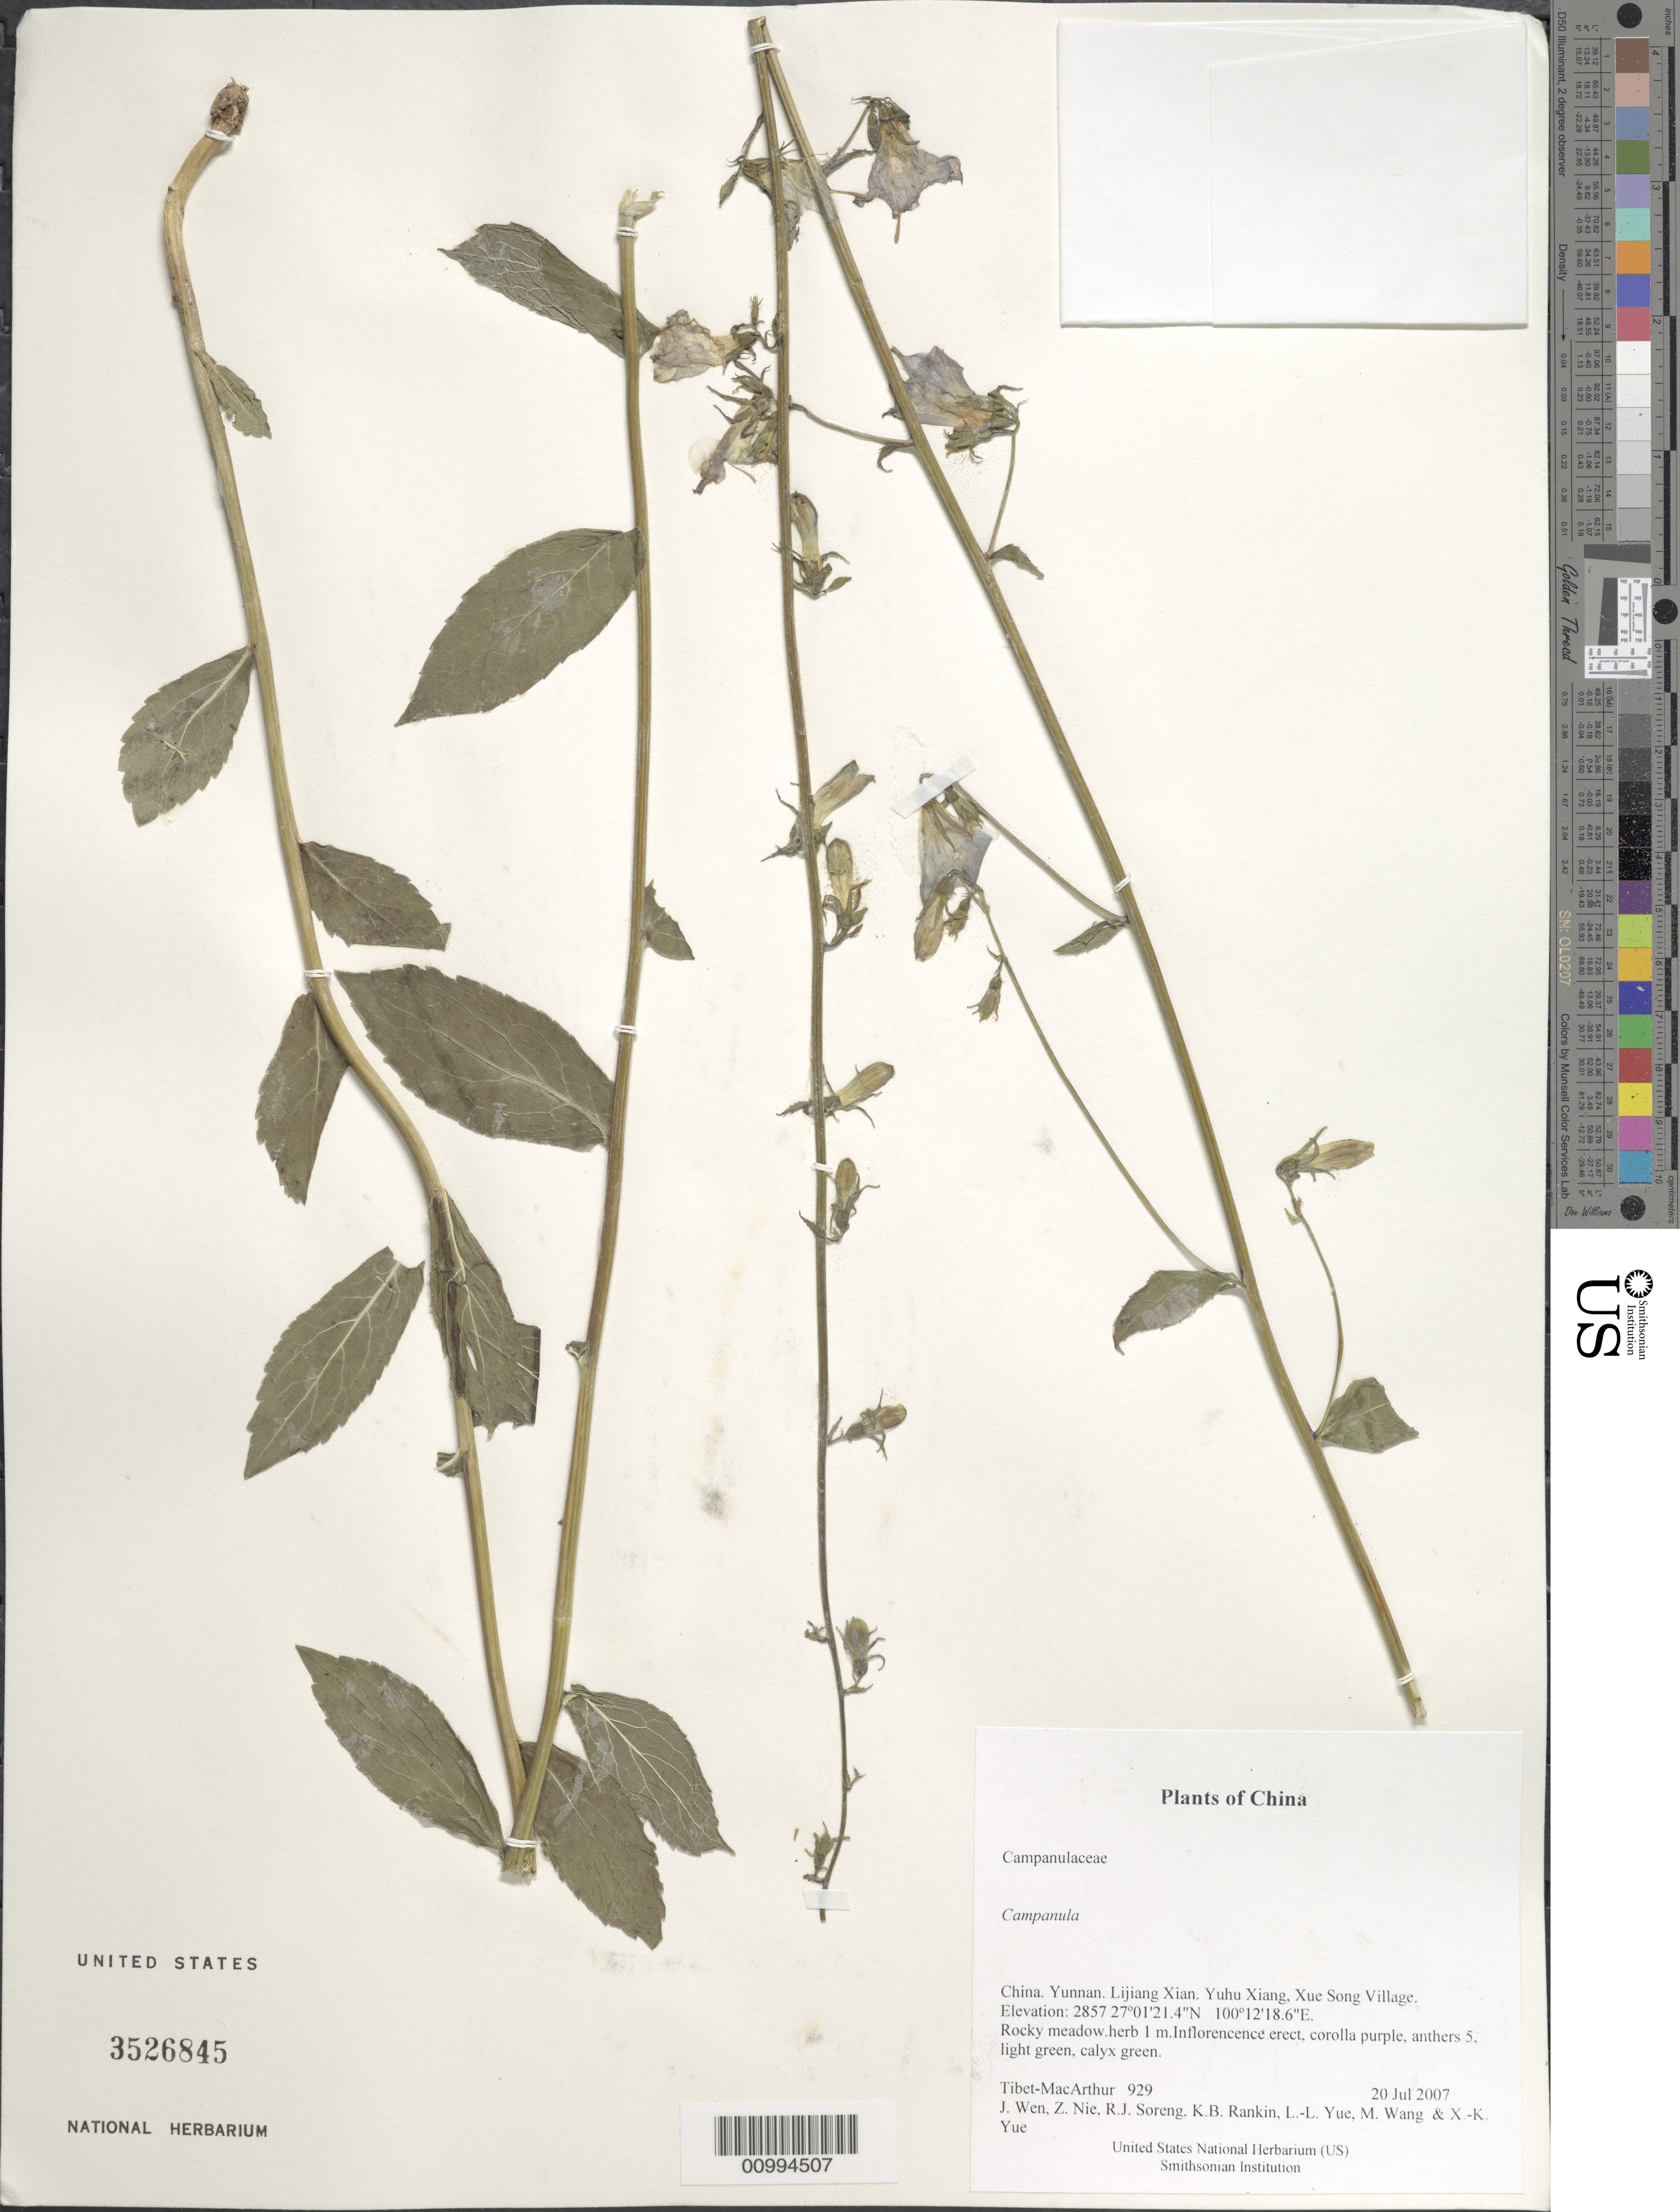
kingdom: Plantae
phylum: Tracheophyta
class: Magnoliopsida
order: Asterales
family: Campanulaceae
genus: Campanula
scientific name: Campanula sp.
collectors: Tibet-MacArthur, J. Wen, Z. Nie, R. J. Soreng, K. Rankin, L. Yue, M. Wang & X. Yue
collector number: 929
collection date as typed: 20 Jul 2007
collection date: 2007-07-20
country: China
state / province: Yunnan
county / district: Lijiang Xian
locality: Yuhu Xiang, Xue Song Village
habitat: Rocky meadow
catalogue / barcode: US 3526845